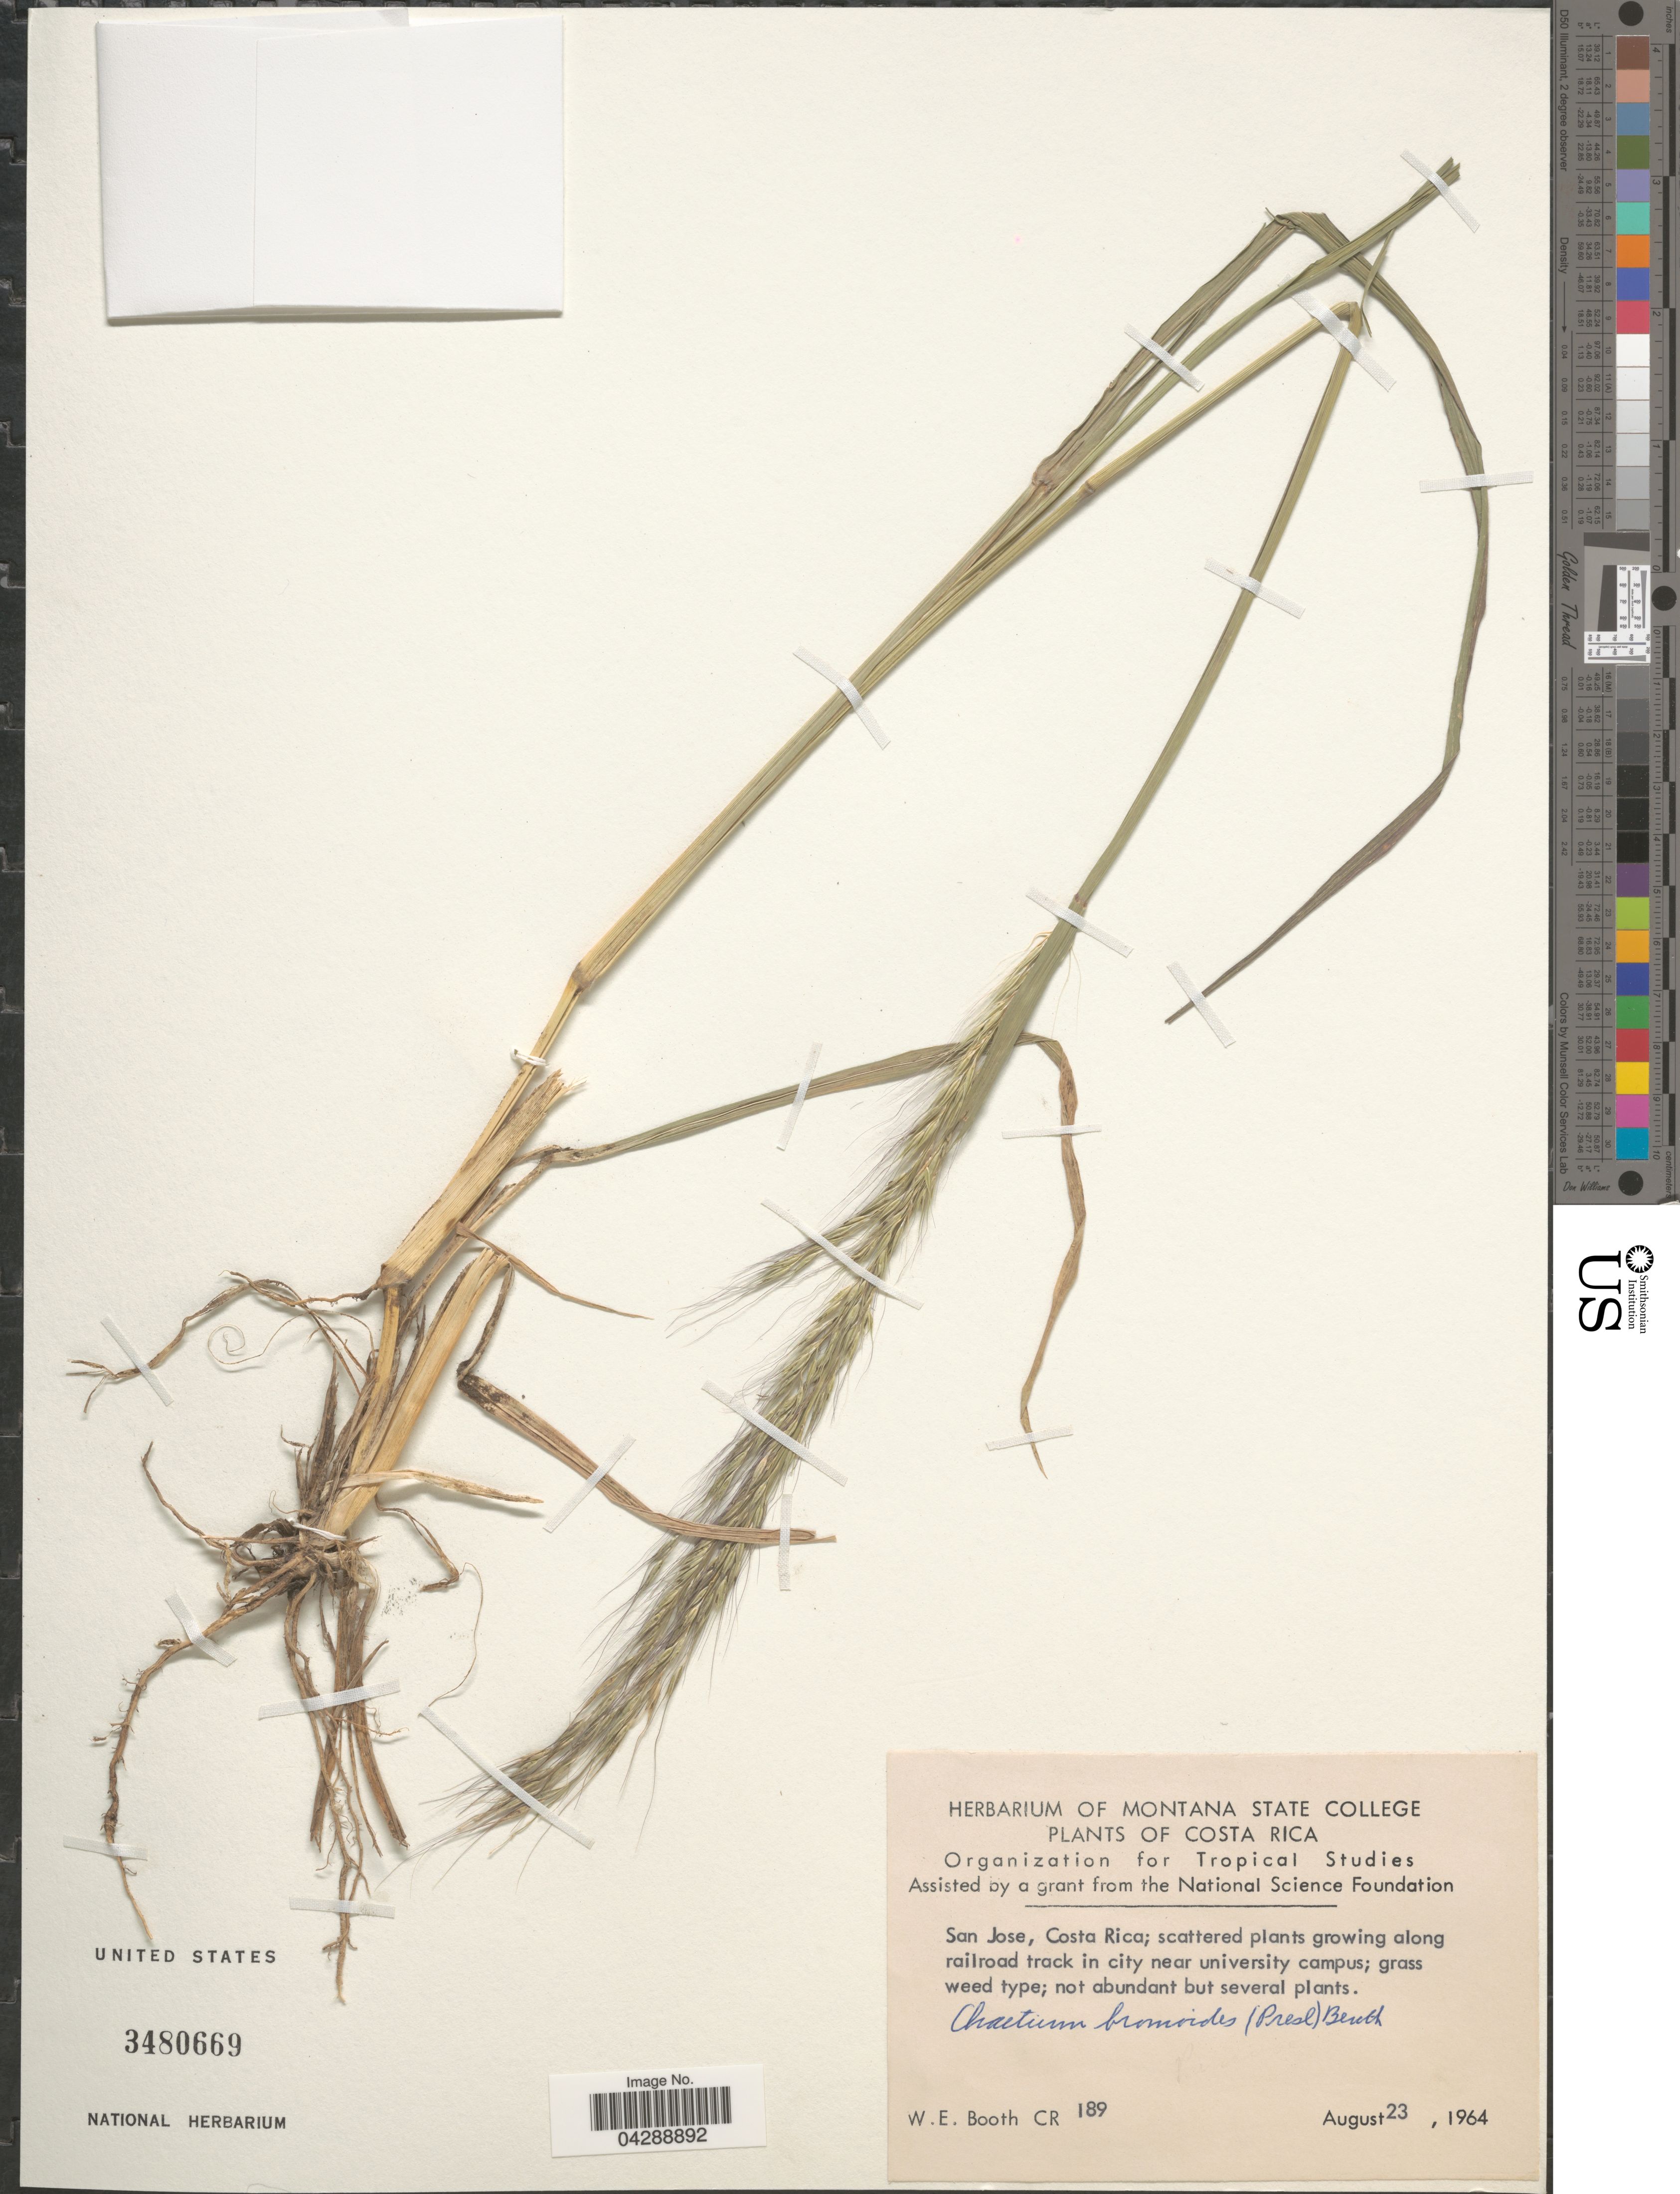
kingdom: Plantae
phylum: Tracheophyta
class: Liliopsida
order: Poales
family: Poaceae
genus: Chaetium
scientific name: Chaetium bromoides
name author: (J. Presl) Benth. ex Hemsl.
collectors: W. Booth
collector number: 189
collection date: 1964-08-23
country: Costa Rica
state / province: San José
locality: Along railroad track in city near university campus.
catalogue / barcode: US 3480669